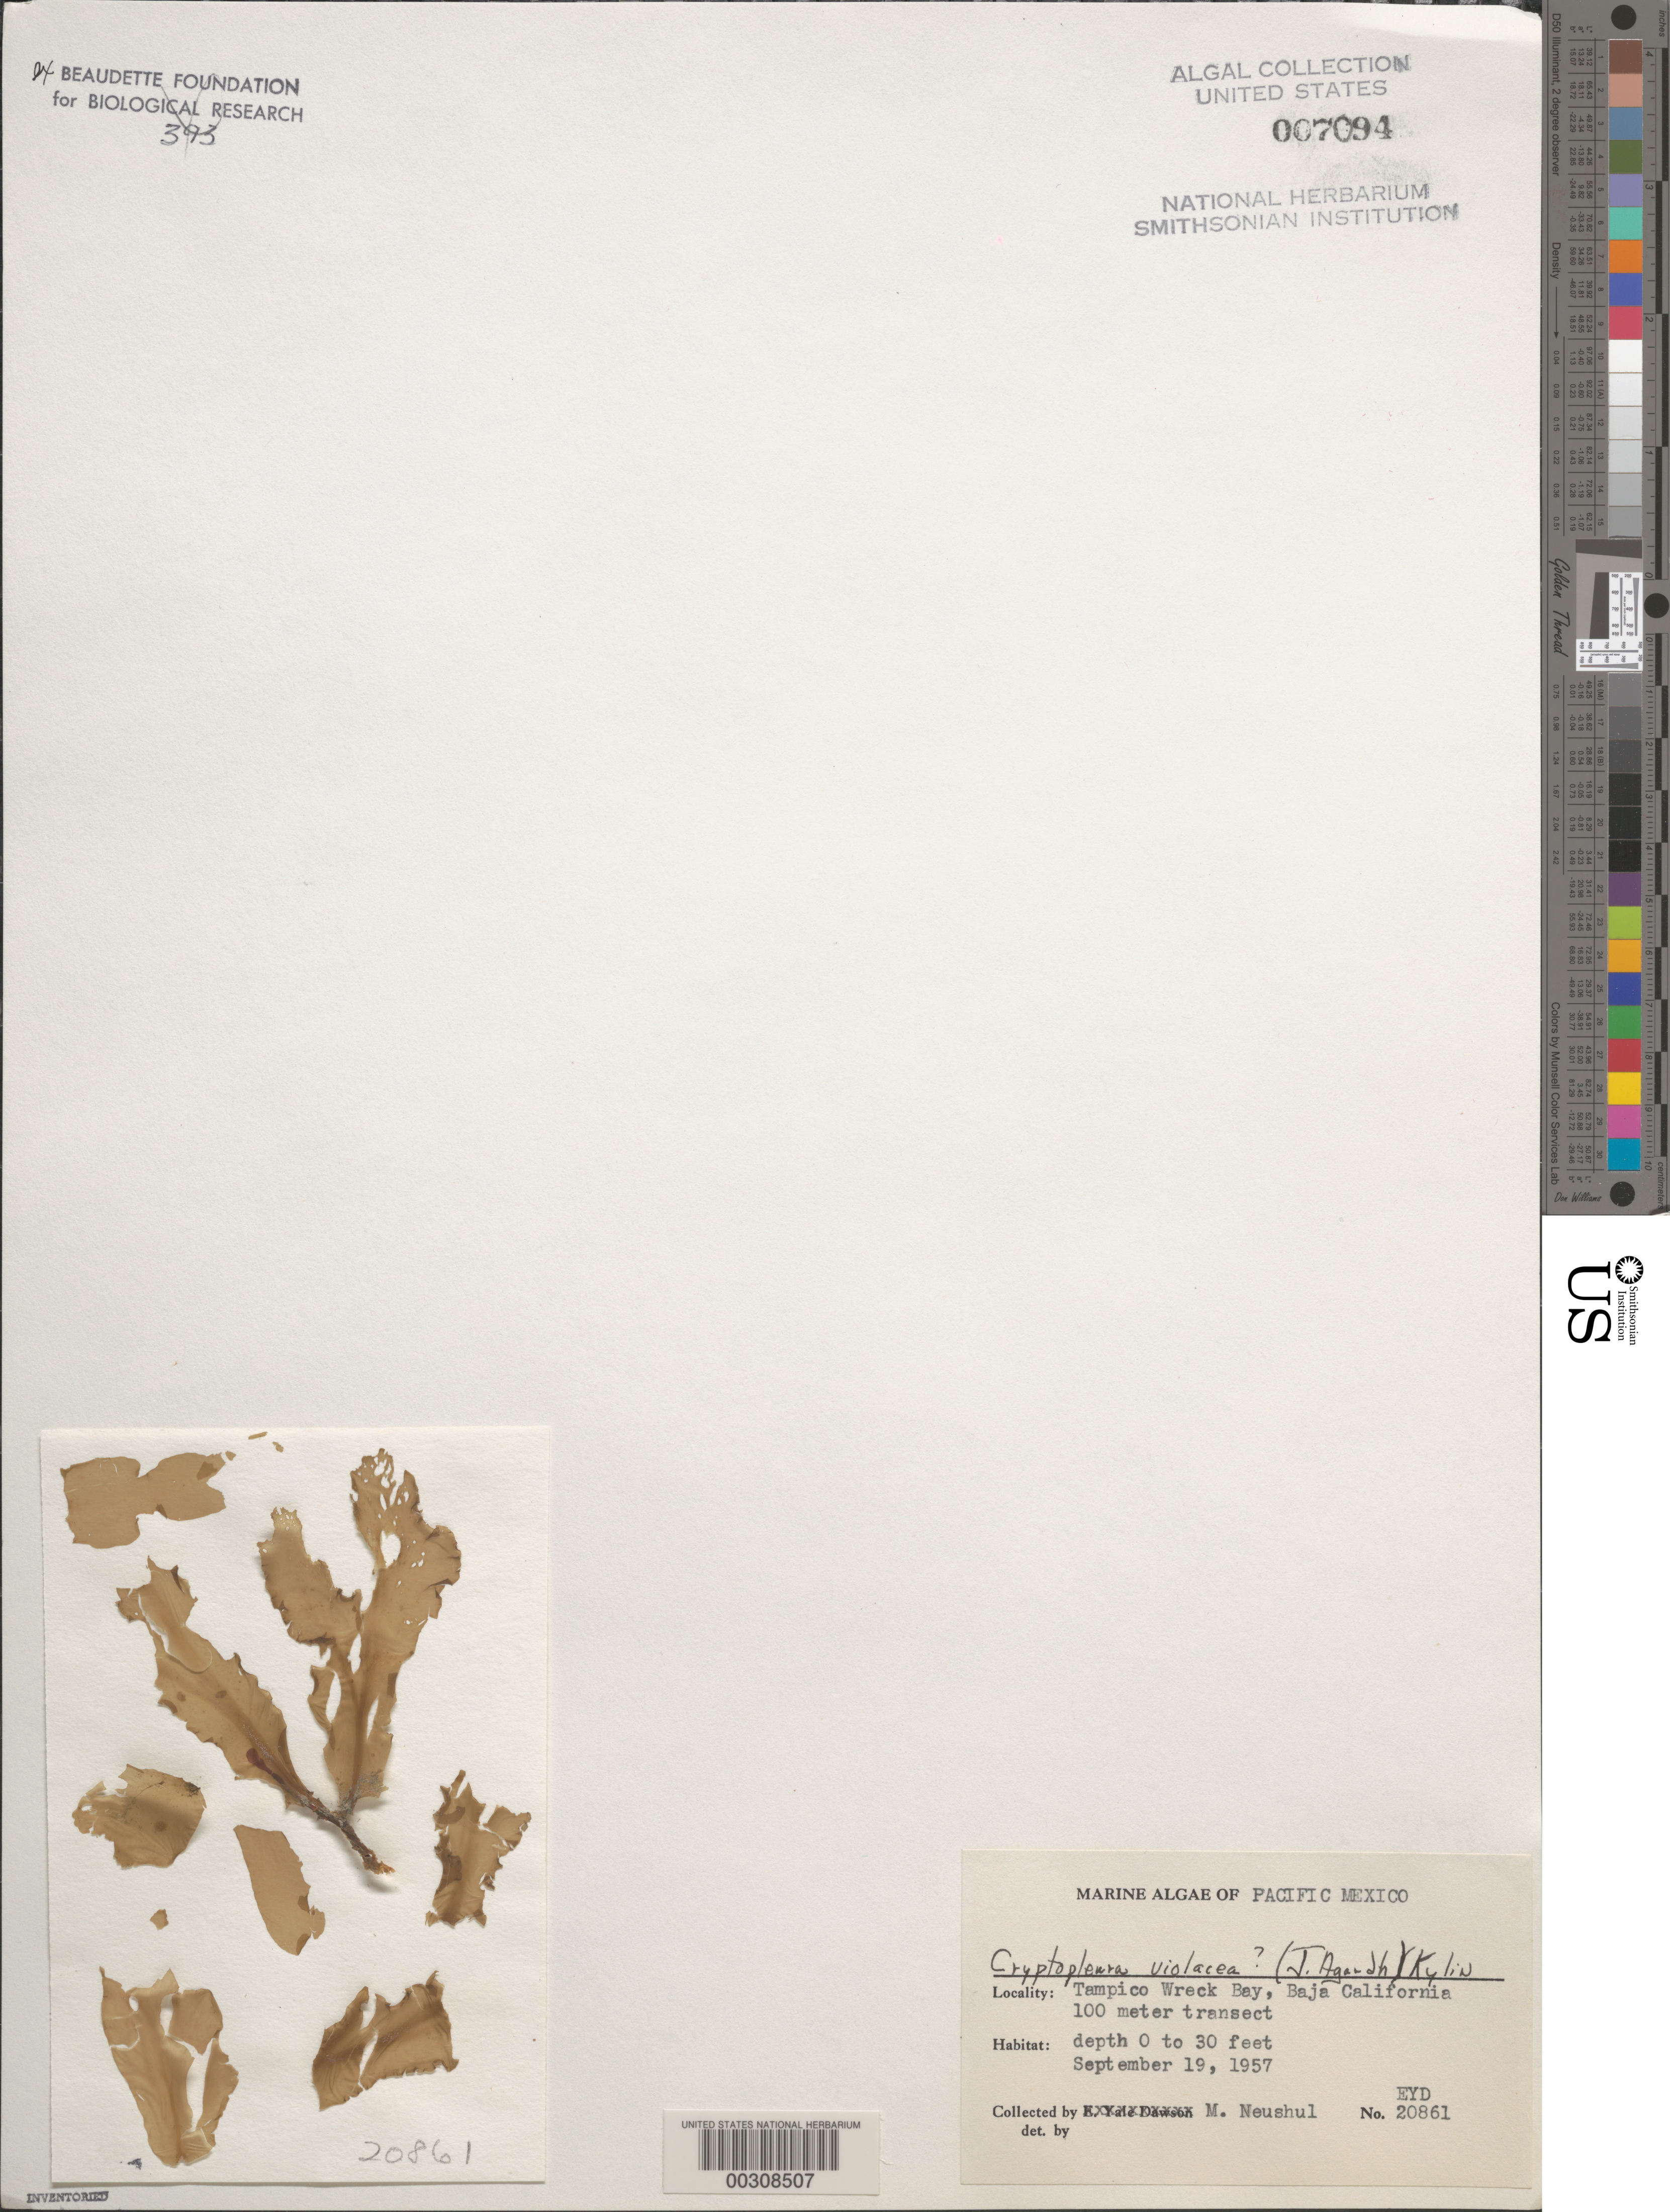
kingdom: Plantae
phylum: Rhodophyta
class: Florideophyceae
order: Ceramiales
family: Delesseriaceae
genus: Cryptopleura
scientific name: Cryptopleura violacea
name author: (J. Ag.) Kylin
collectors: M. Neushul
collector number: EYD 20861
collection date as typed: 19 Sep 1957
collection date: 1957-09-19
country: Mexico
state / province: Baja California Norte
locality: Tampico Wreck Bay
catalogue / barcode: US 7094